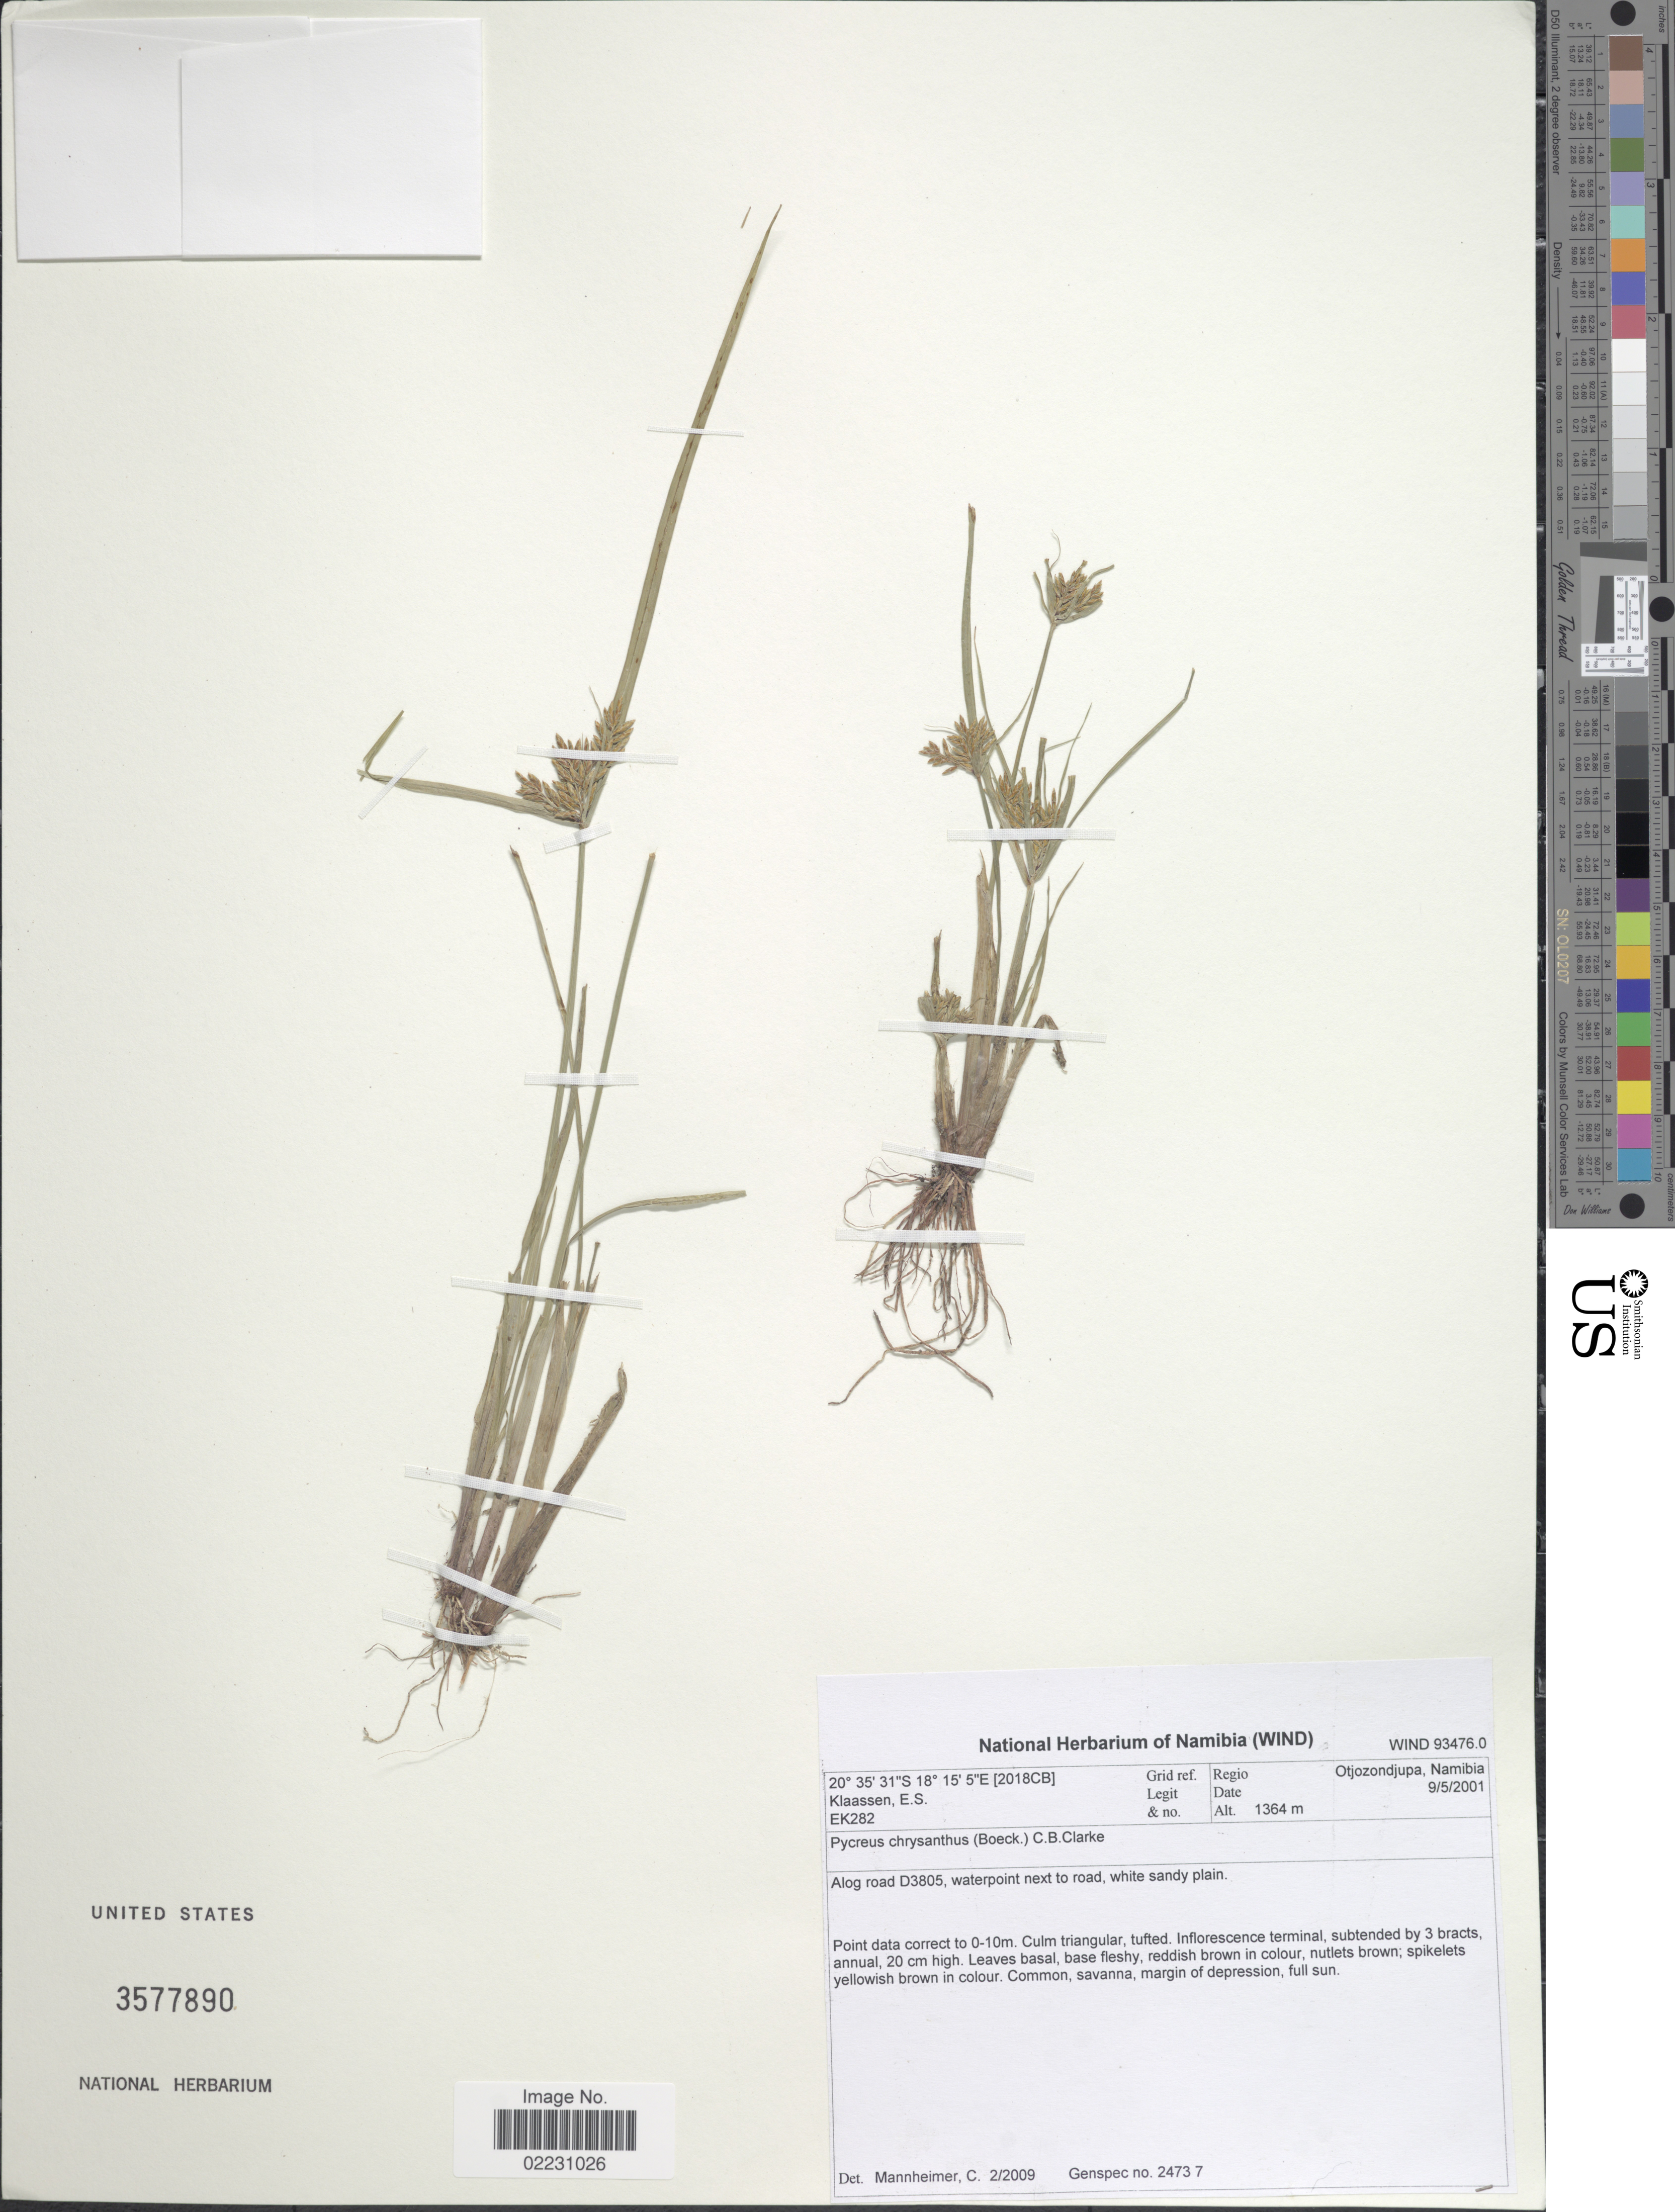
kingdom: Plantae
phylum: Tracheophyta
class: Liliopsida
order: Poales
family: Cyperaceae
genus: Cyperus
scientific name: Cyperus chrysanthus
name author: Boeckeler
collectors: E. S. Klaassen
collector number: EK282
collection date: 2001-05-09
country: Namibia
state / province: Otjozondjupa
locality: Otjozondjupa, Namibia. Along road D3805, waterpoint next to road, white sandy plain.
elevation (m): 1364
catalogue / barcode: US 3577890